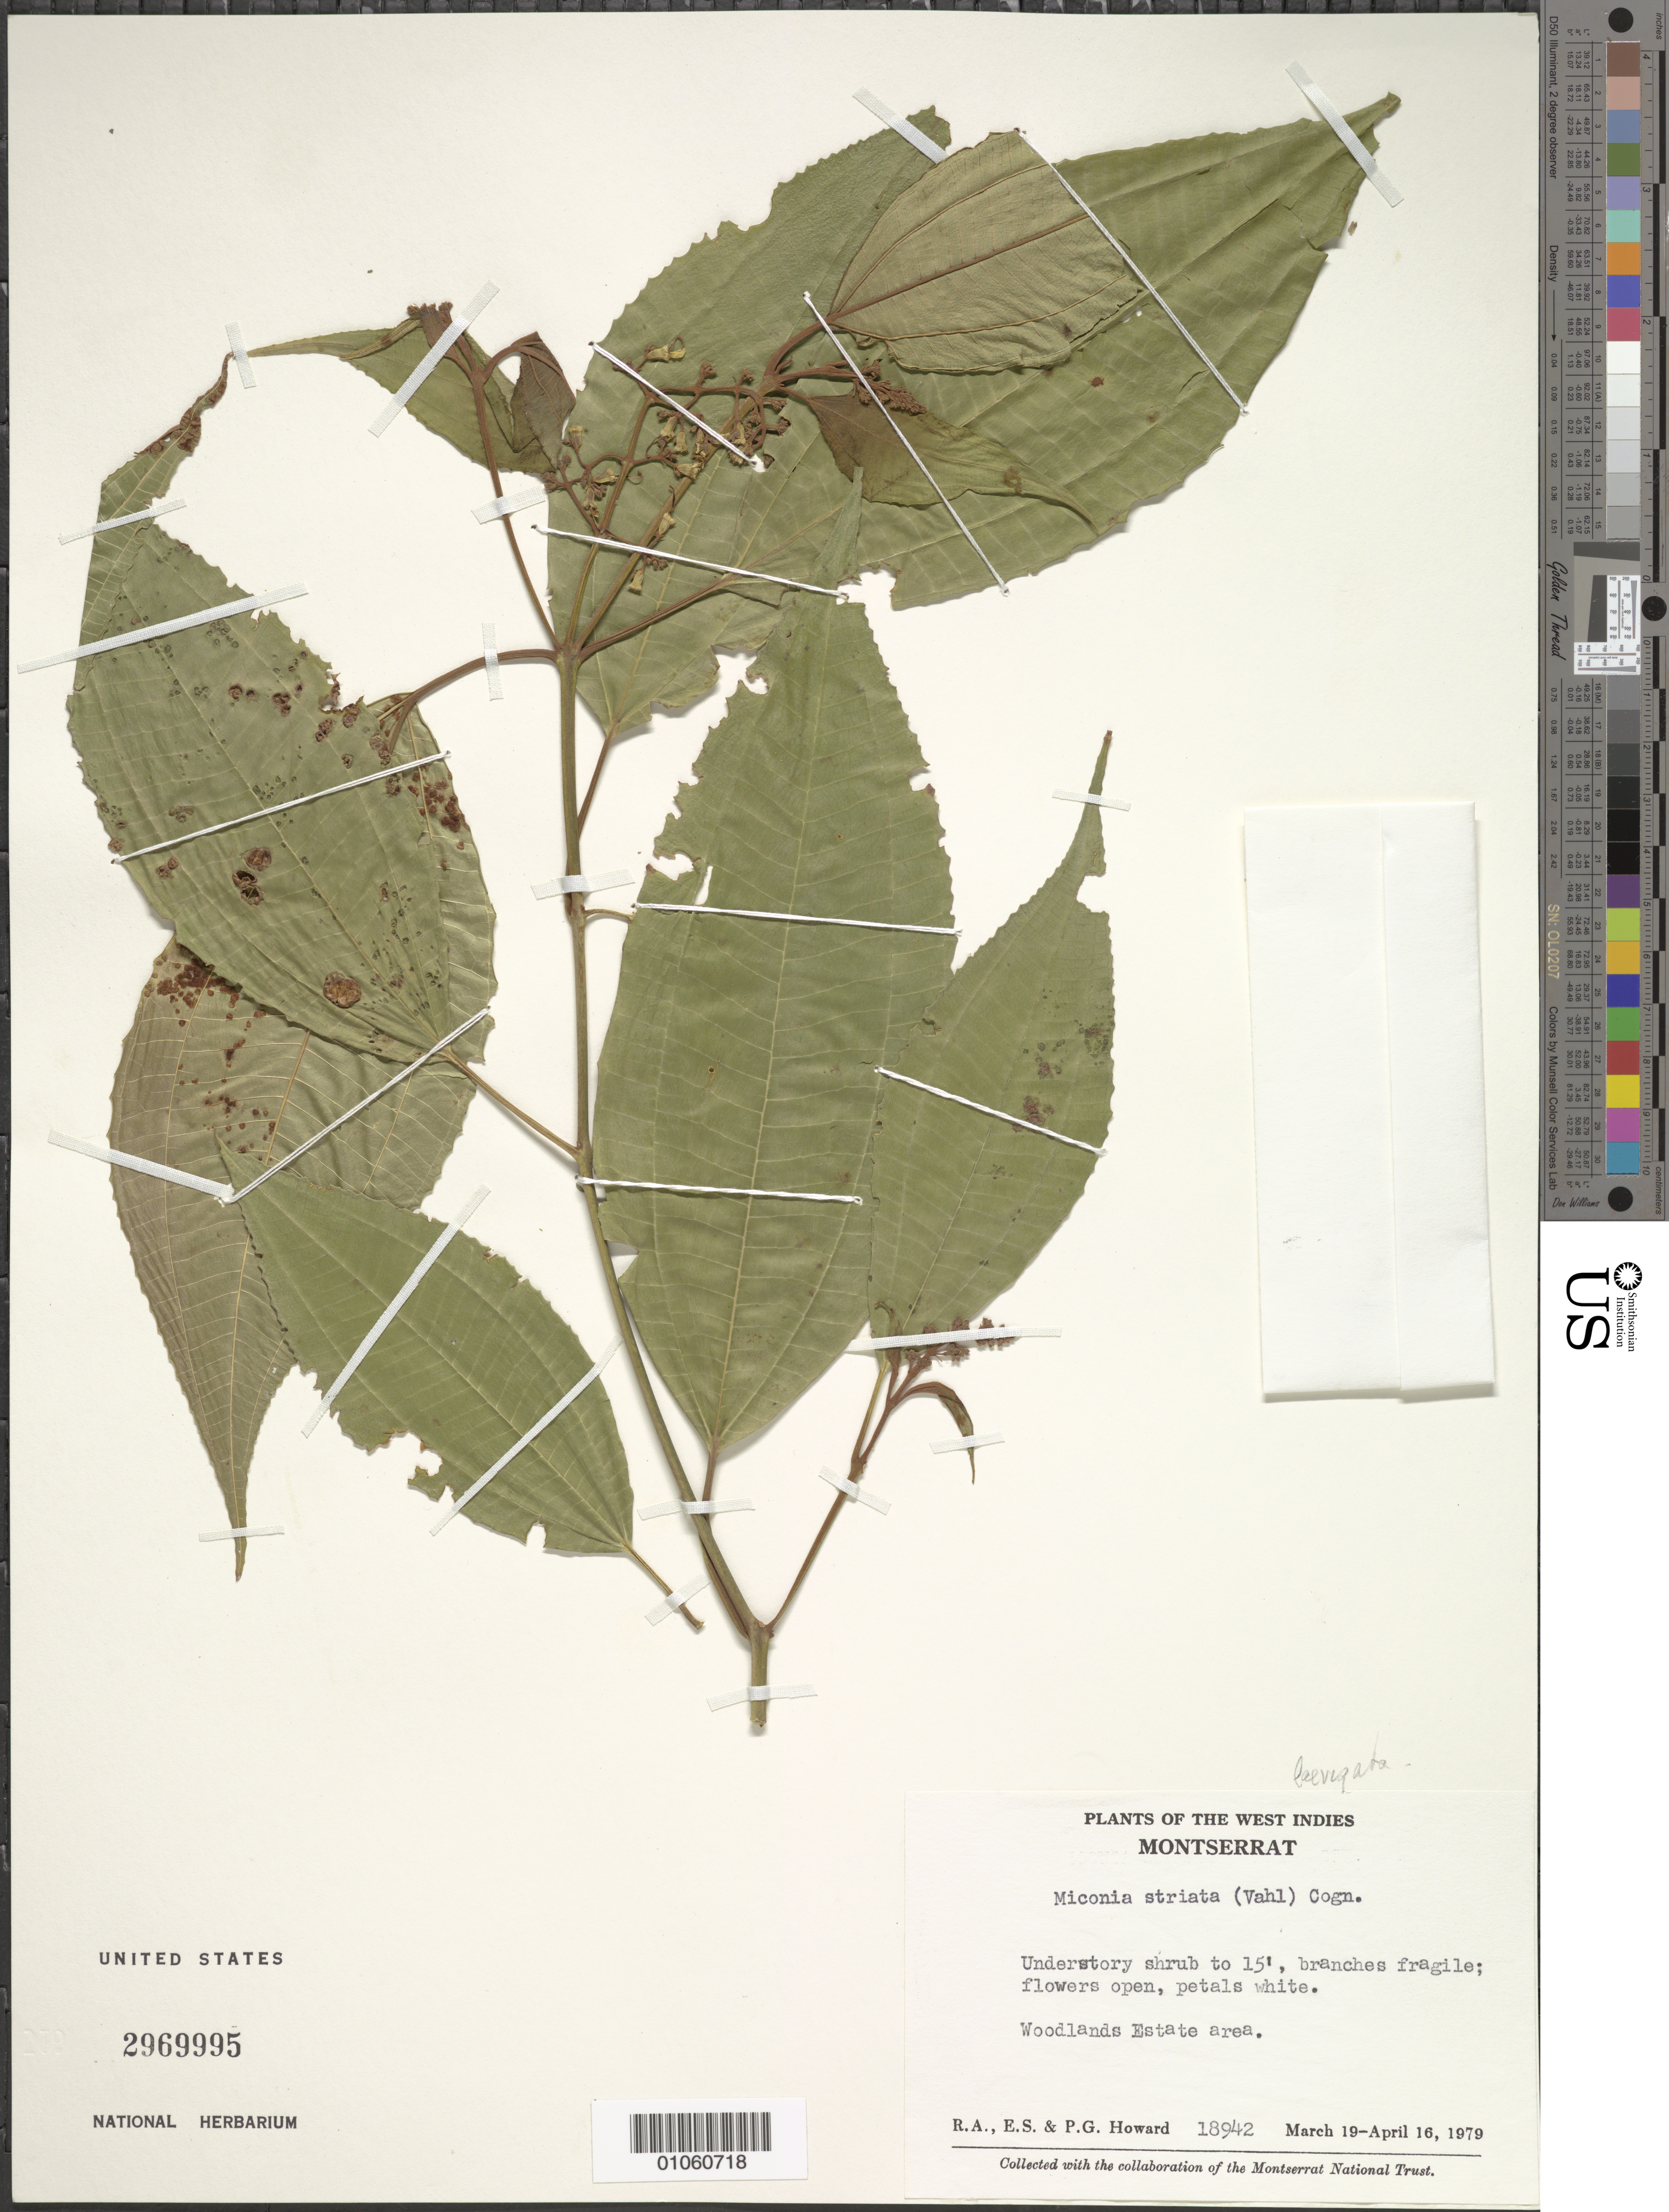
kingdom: Plantae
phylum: Tracheophyta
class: Magnoliopsida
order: Myrtales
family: Melastomataceae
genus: Miconia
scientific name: Miconia laevigata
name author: (L.) D. Don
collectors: R. A. Howard, E. S. Howard & P. Howard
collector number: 18942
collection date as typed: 19 Mar 1979 to 16 Apr 1979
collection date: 1979-03-19/1979-04-16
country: Montserrat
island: Montserrat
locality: Woodlands Estate area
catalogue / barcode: US 2969995